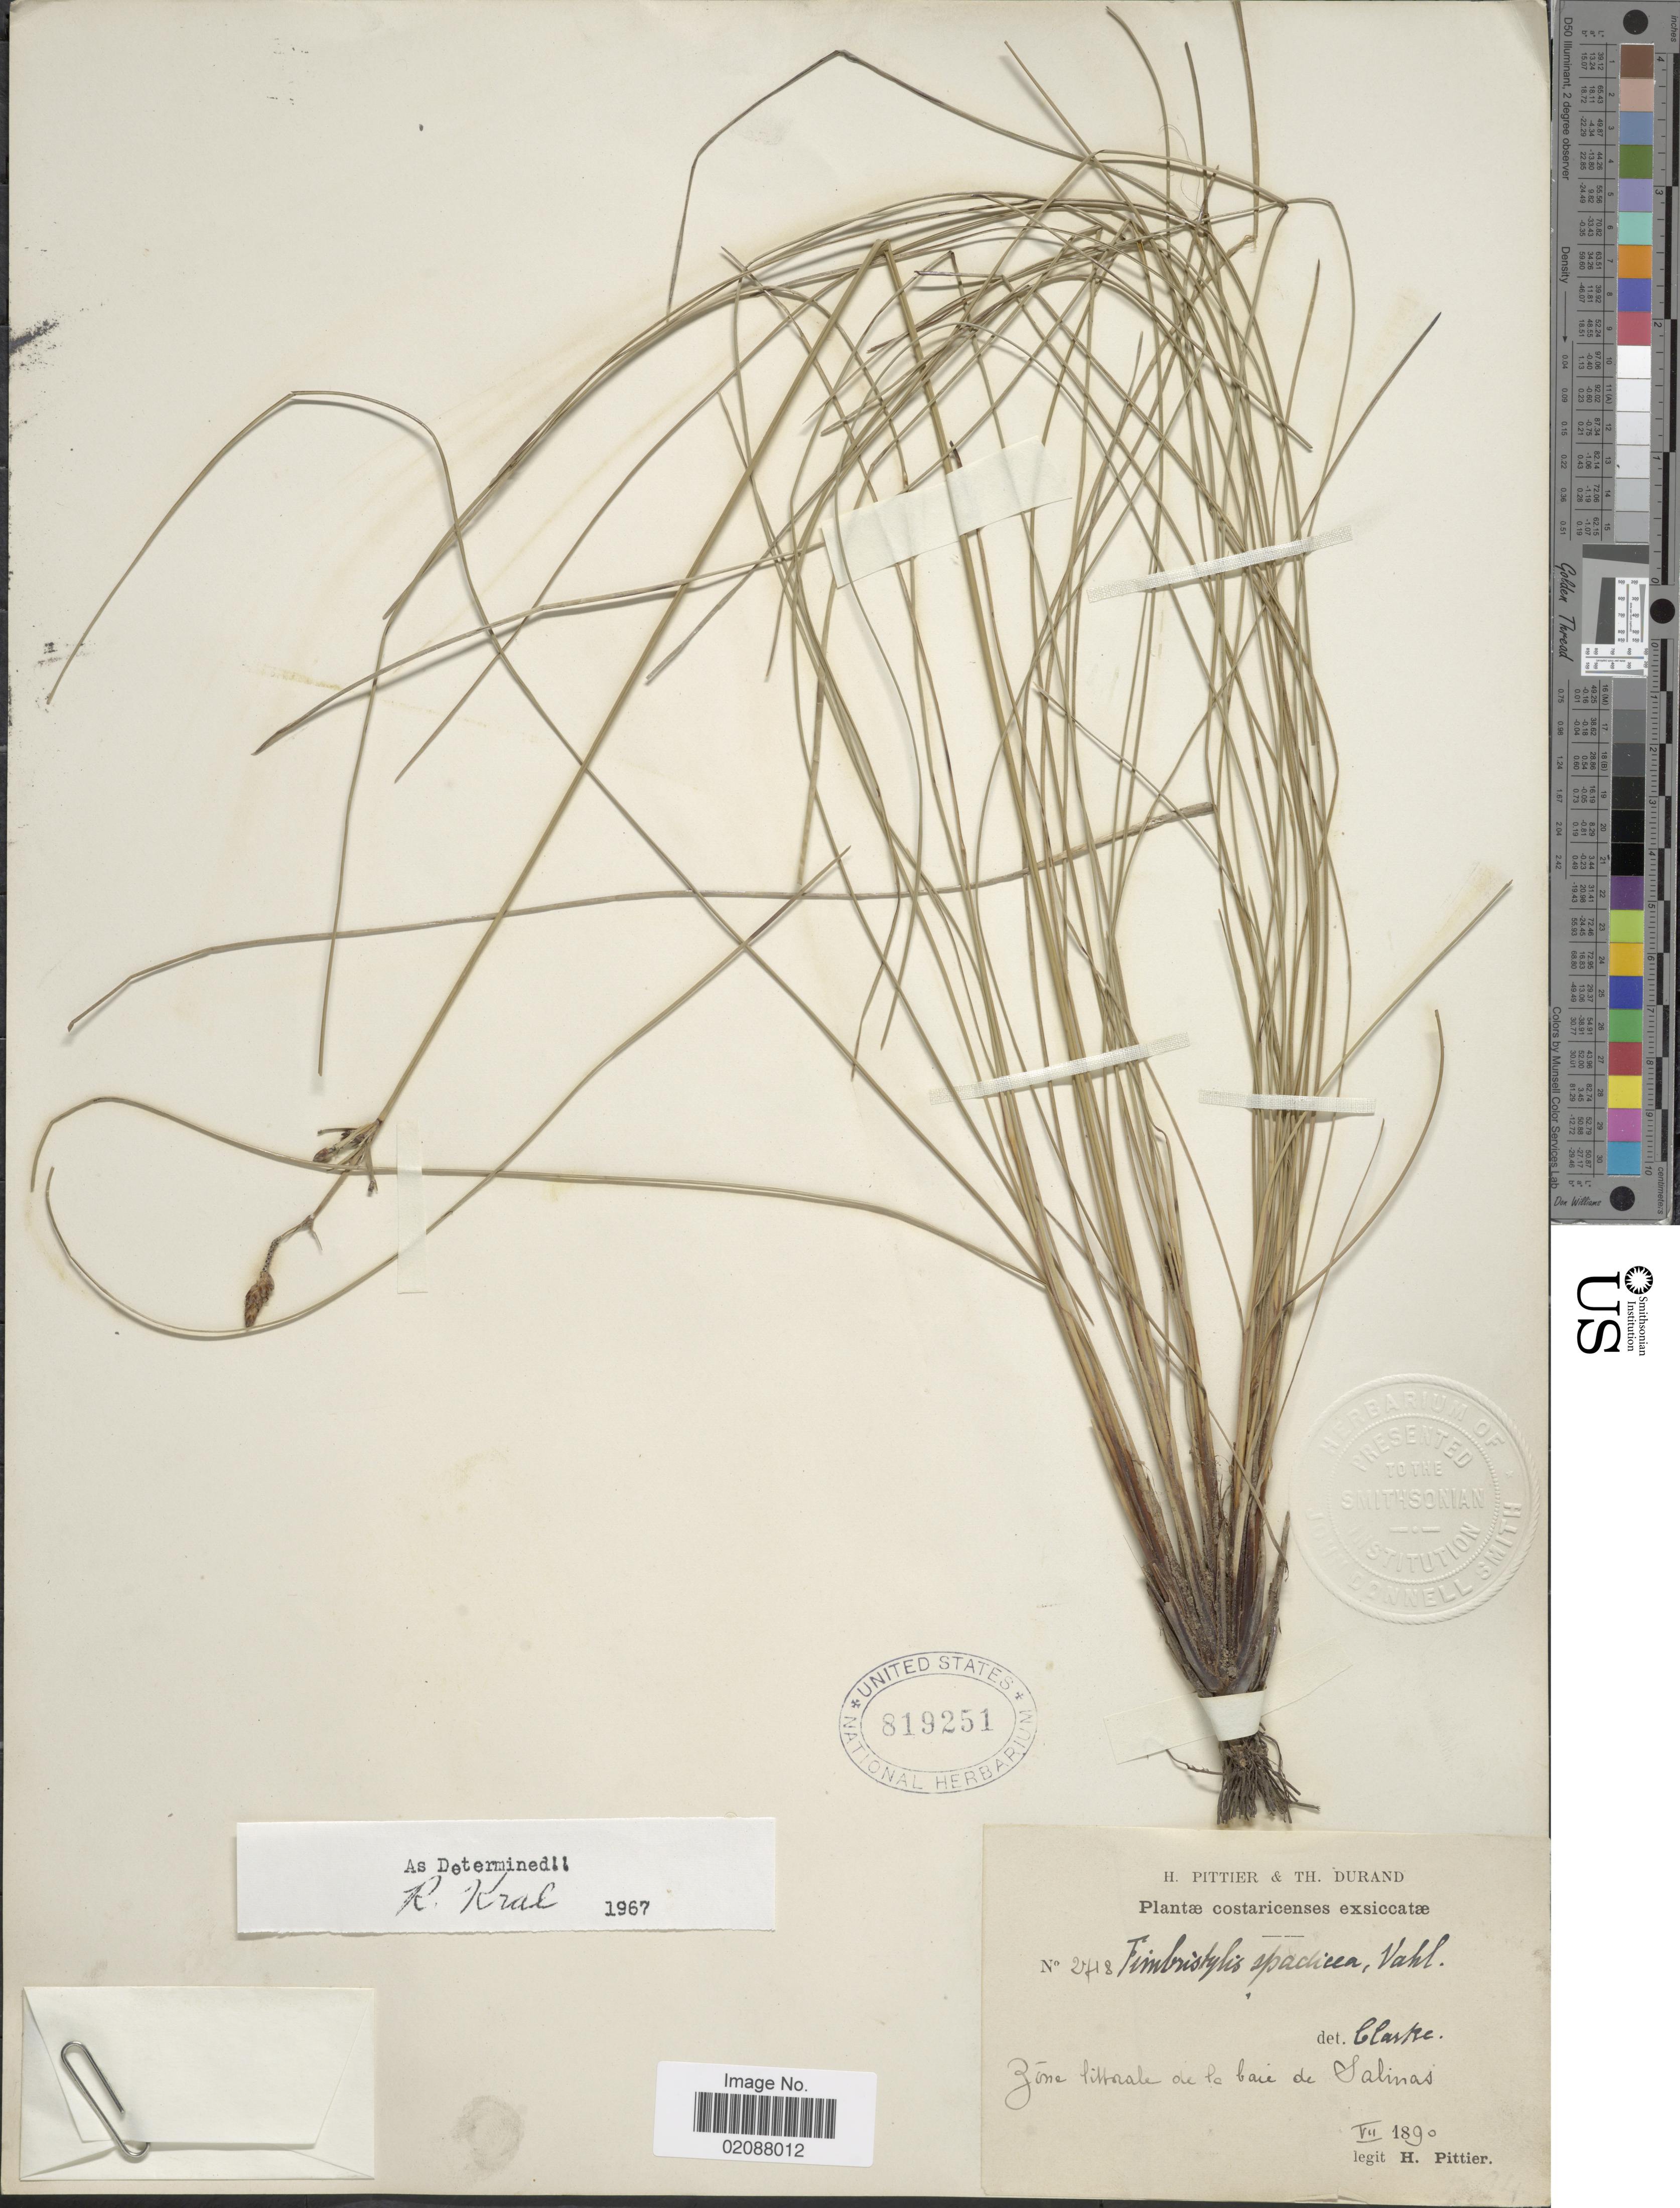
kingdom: Plantae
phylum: Tracheophyta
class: Liliopsida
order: Poales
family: Cyperaceae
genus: Fimbristylis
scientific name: Fimbristylis spadicea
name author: (L.) Vahl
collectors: H. F. Pittier & T. Durand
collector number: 2718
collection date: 1890-07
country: Puerto Rico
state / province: Salinas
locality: Zone littorale de la baie de Salinas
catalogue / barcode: US 819251